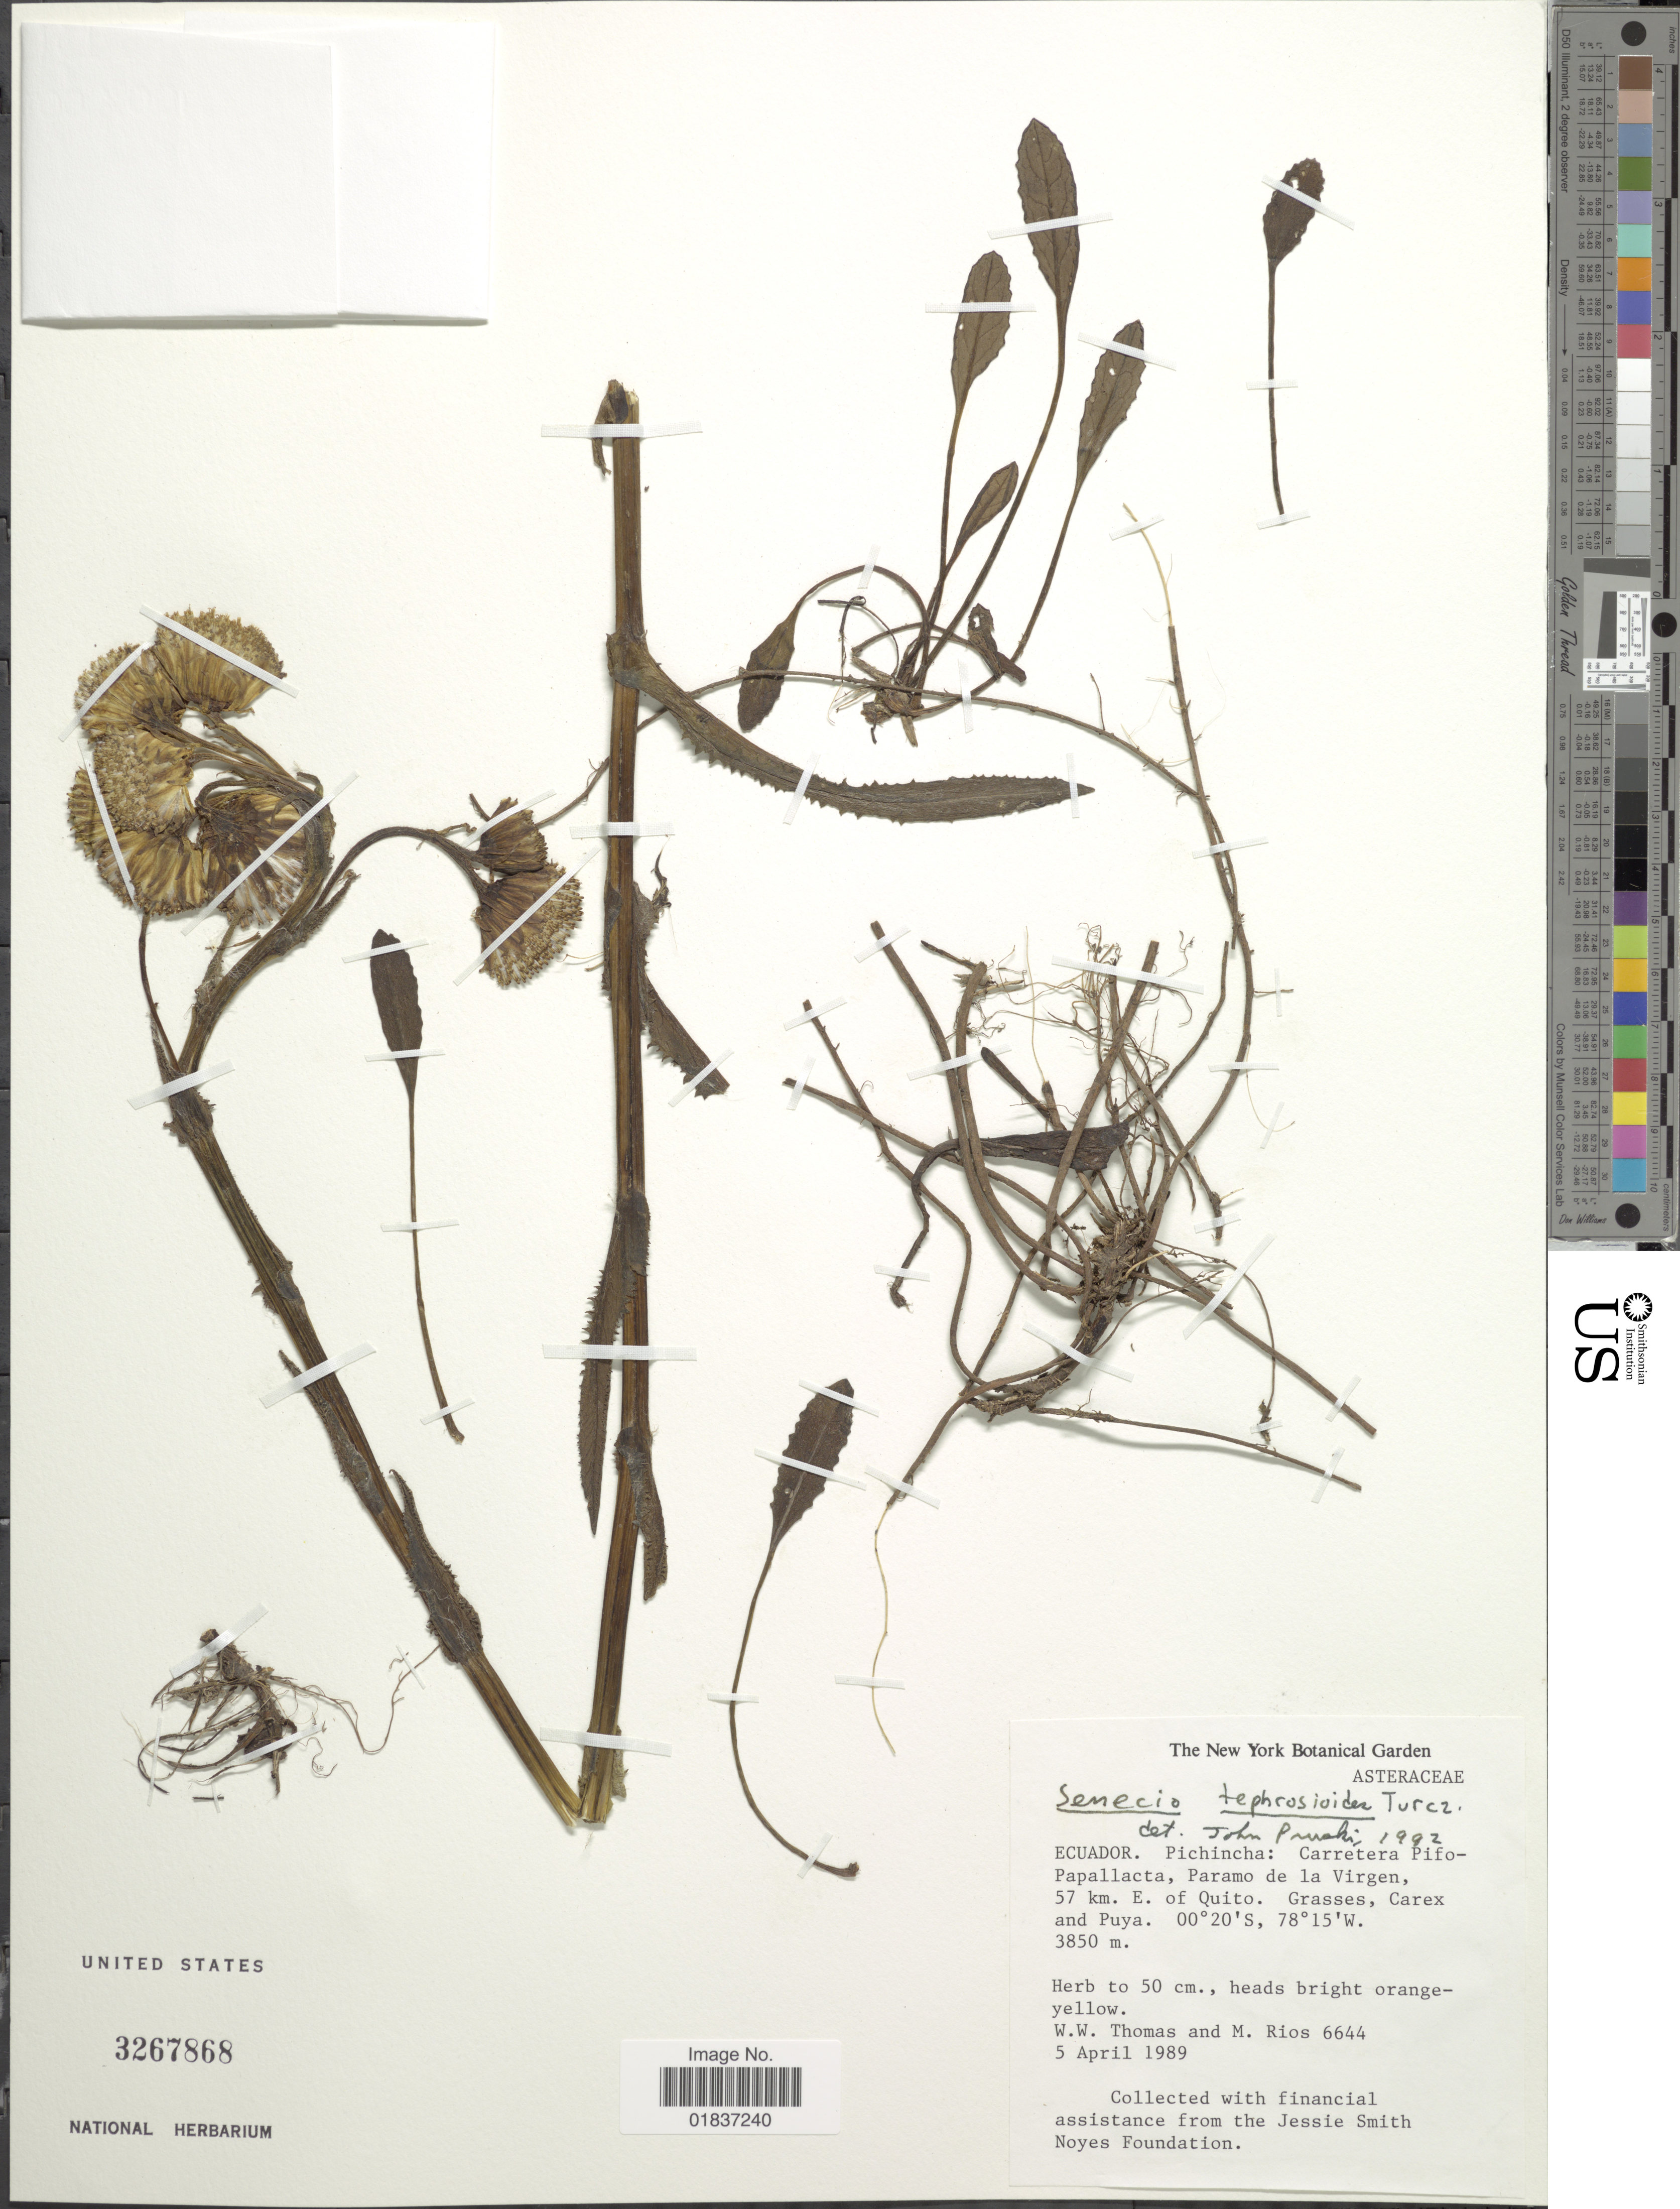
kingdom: Plantae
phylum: Tracheophyta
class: Magnoliopsida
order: Asterales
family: Asteraceae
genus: Senecio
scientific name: Senecio tephrosioides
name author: Turcz.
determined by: Salomon, Luciana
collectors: W. W. Thomas & M. Rios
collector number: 6644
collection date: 1989-04-05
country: Ecuador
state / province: Pichincha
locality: Pichincha: Carretera Pifo-Papallacta, Paramo de la Virgen, 57 km. E. of Quito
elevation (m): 3850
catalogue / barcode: US 3267868